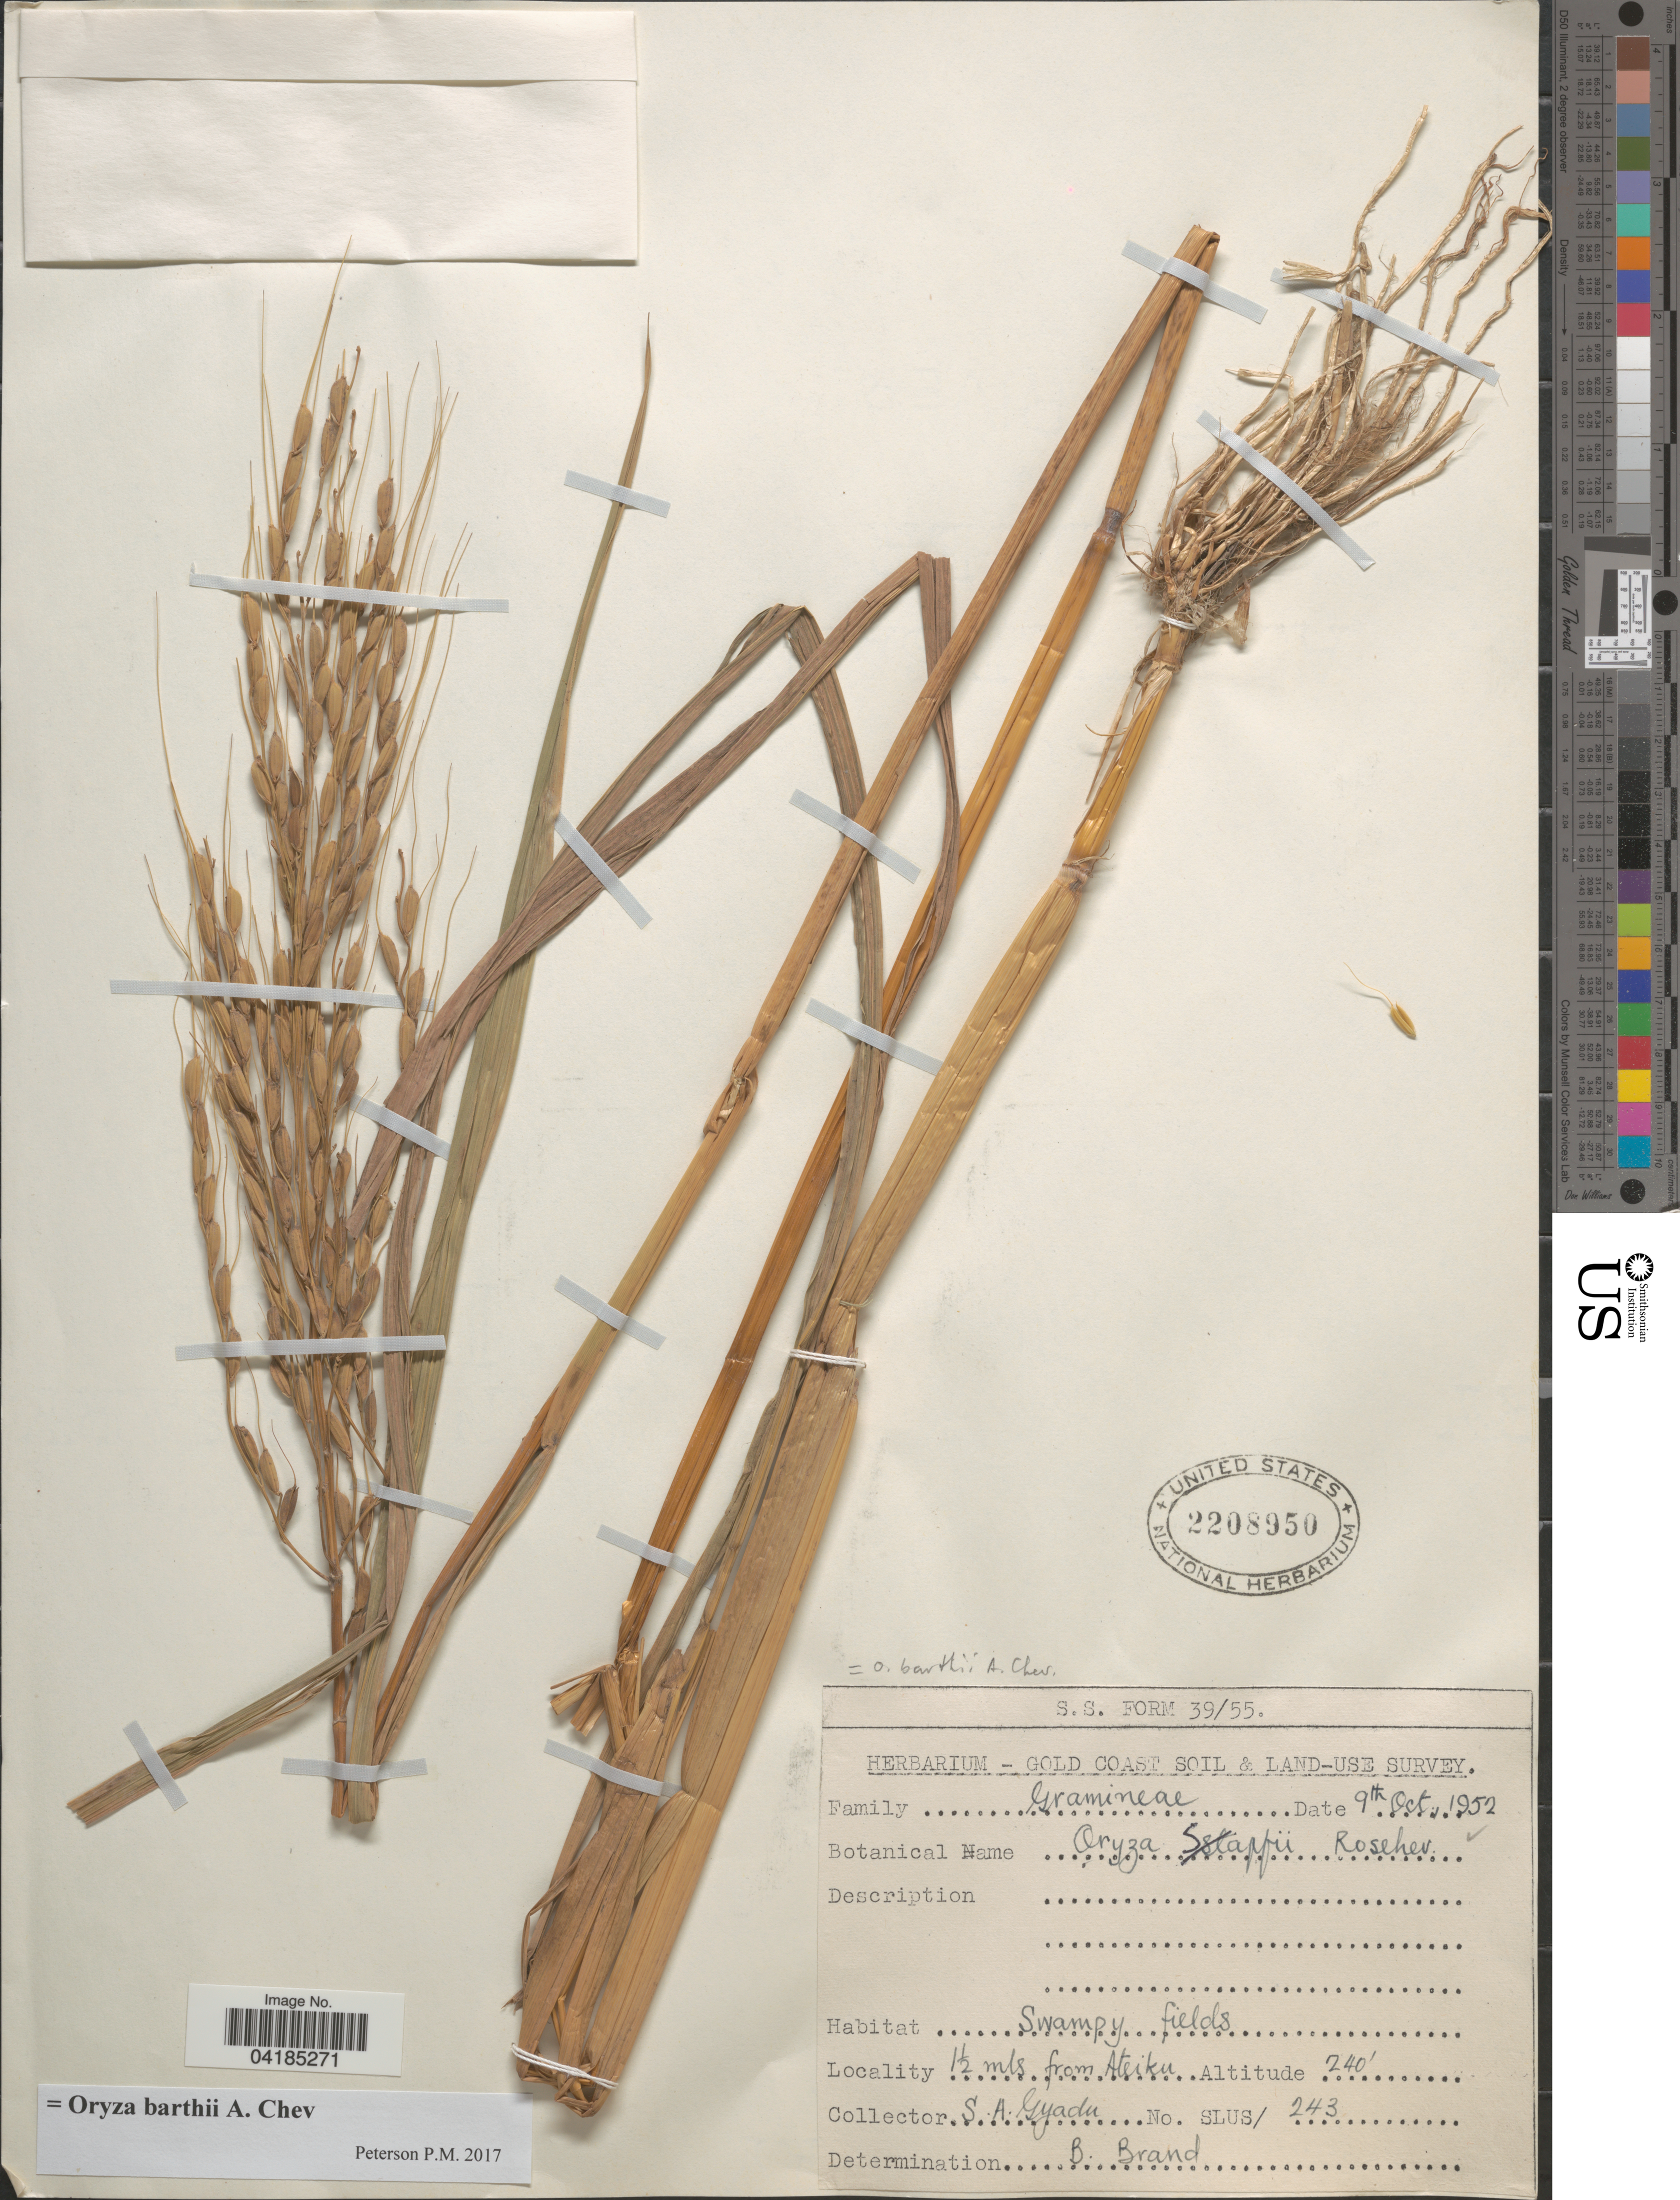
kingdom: Plantae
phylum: Tracheophyta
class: Liliopsida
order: Poales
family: Poaceae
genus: Oryza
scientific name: Oryza barthii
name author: A. Chev.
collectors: S. Gyadu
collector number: SLUS/243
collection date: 1952-10-09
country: Ghana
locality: Gold Coast Soil & Land-Use Survey. 1½ mls from Ateiku.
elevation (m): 73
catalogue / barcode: US 2208950